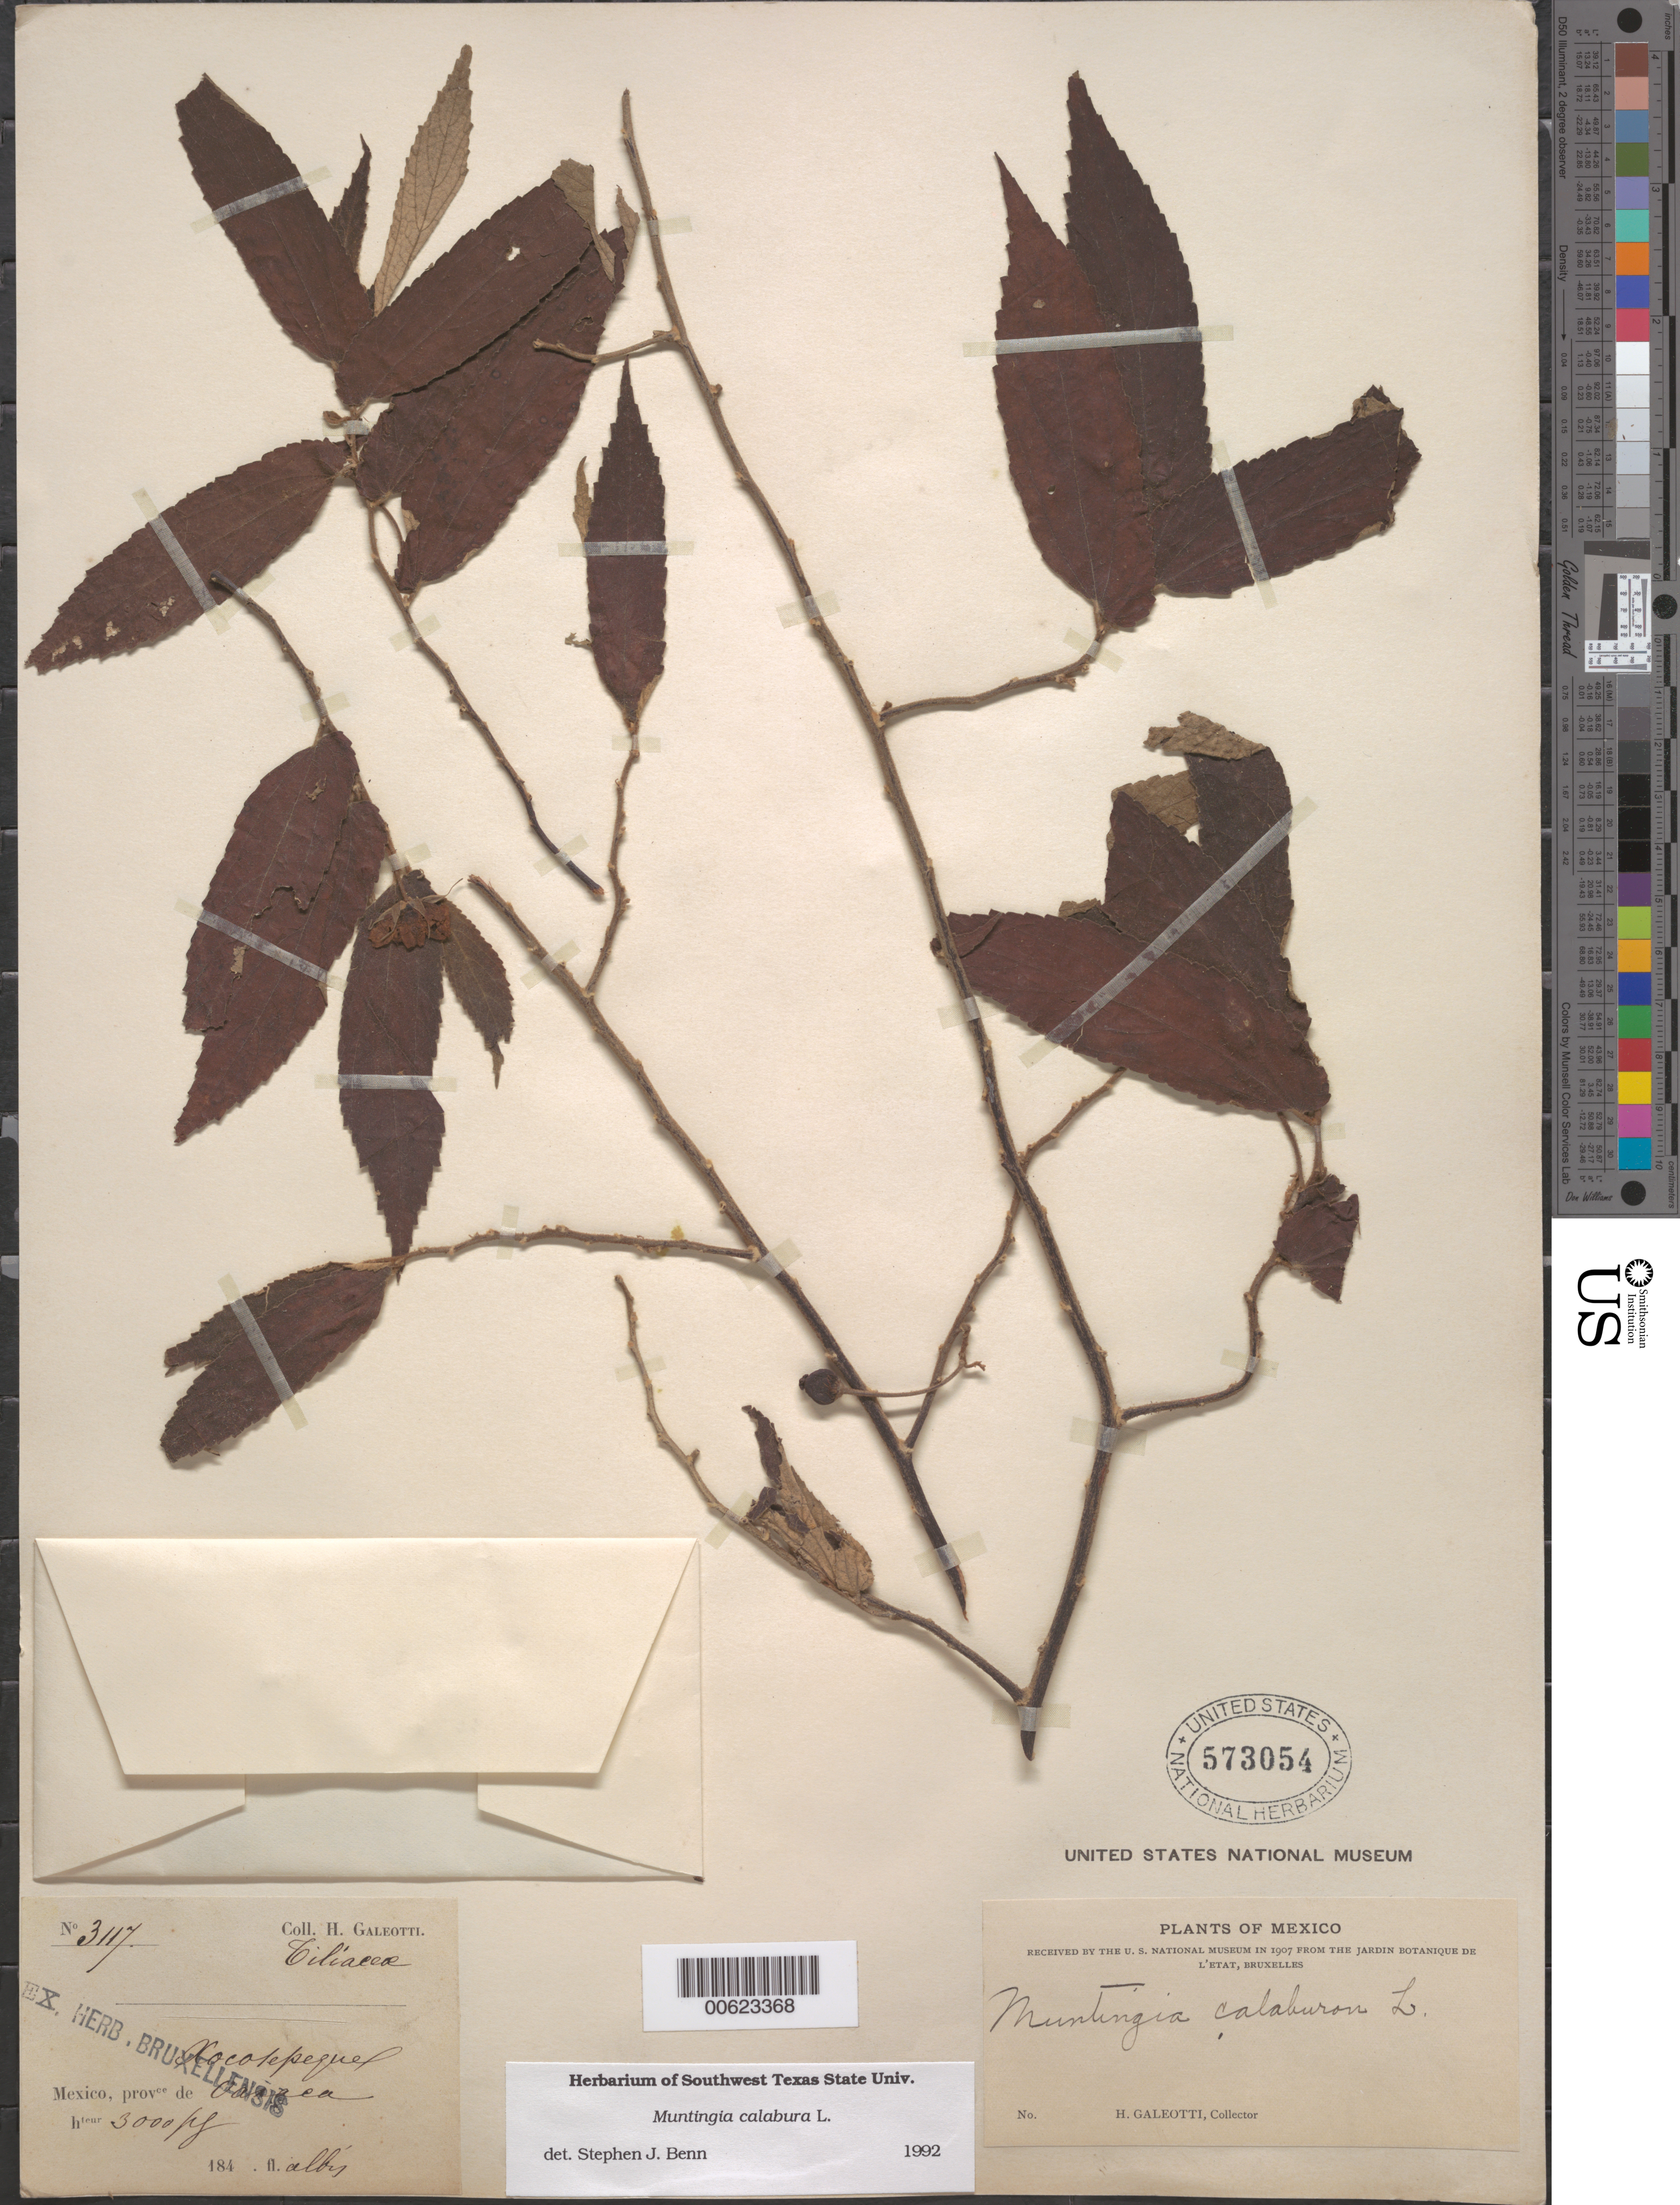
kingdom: Plantae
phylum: Tracheophyta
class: Magnoliopsida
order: Malvales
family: Muntingiaceae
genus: Muntingia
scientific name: Muntingia calabura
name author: L.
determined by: Benn, S. J.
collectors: H. G. Galeotti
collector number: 3117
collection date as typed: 184-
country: Mexico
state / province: Oaxaca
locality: Xocotepequel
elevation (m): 914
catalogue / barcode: US 573054